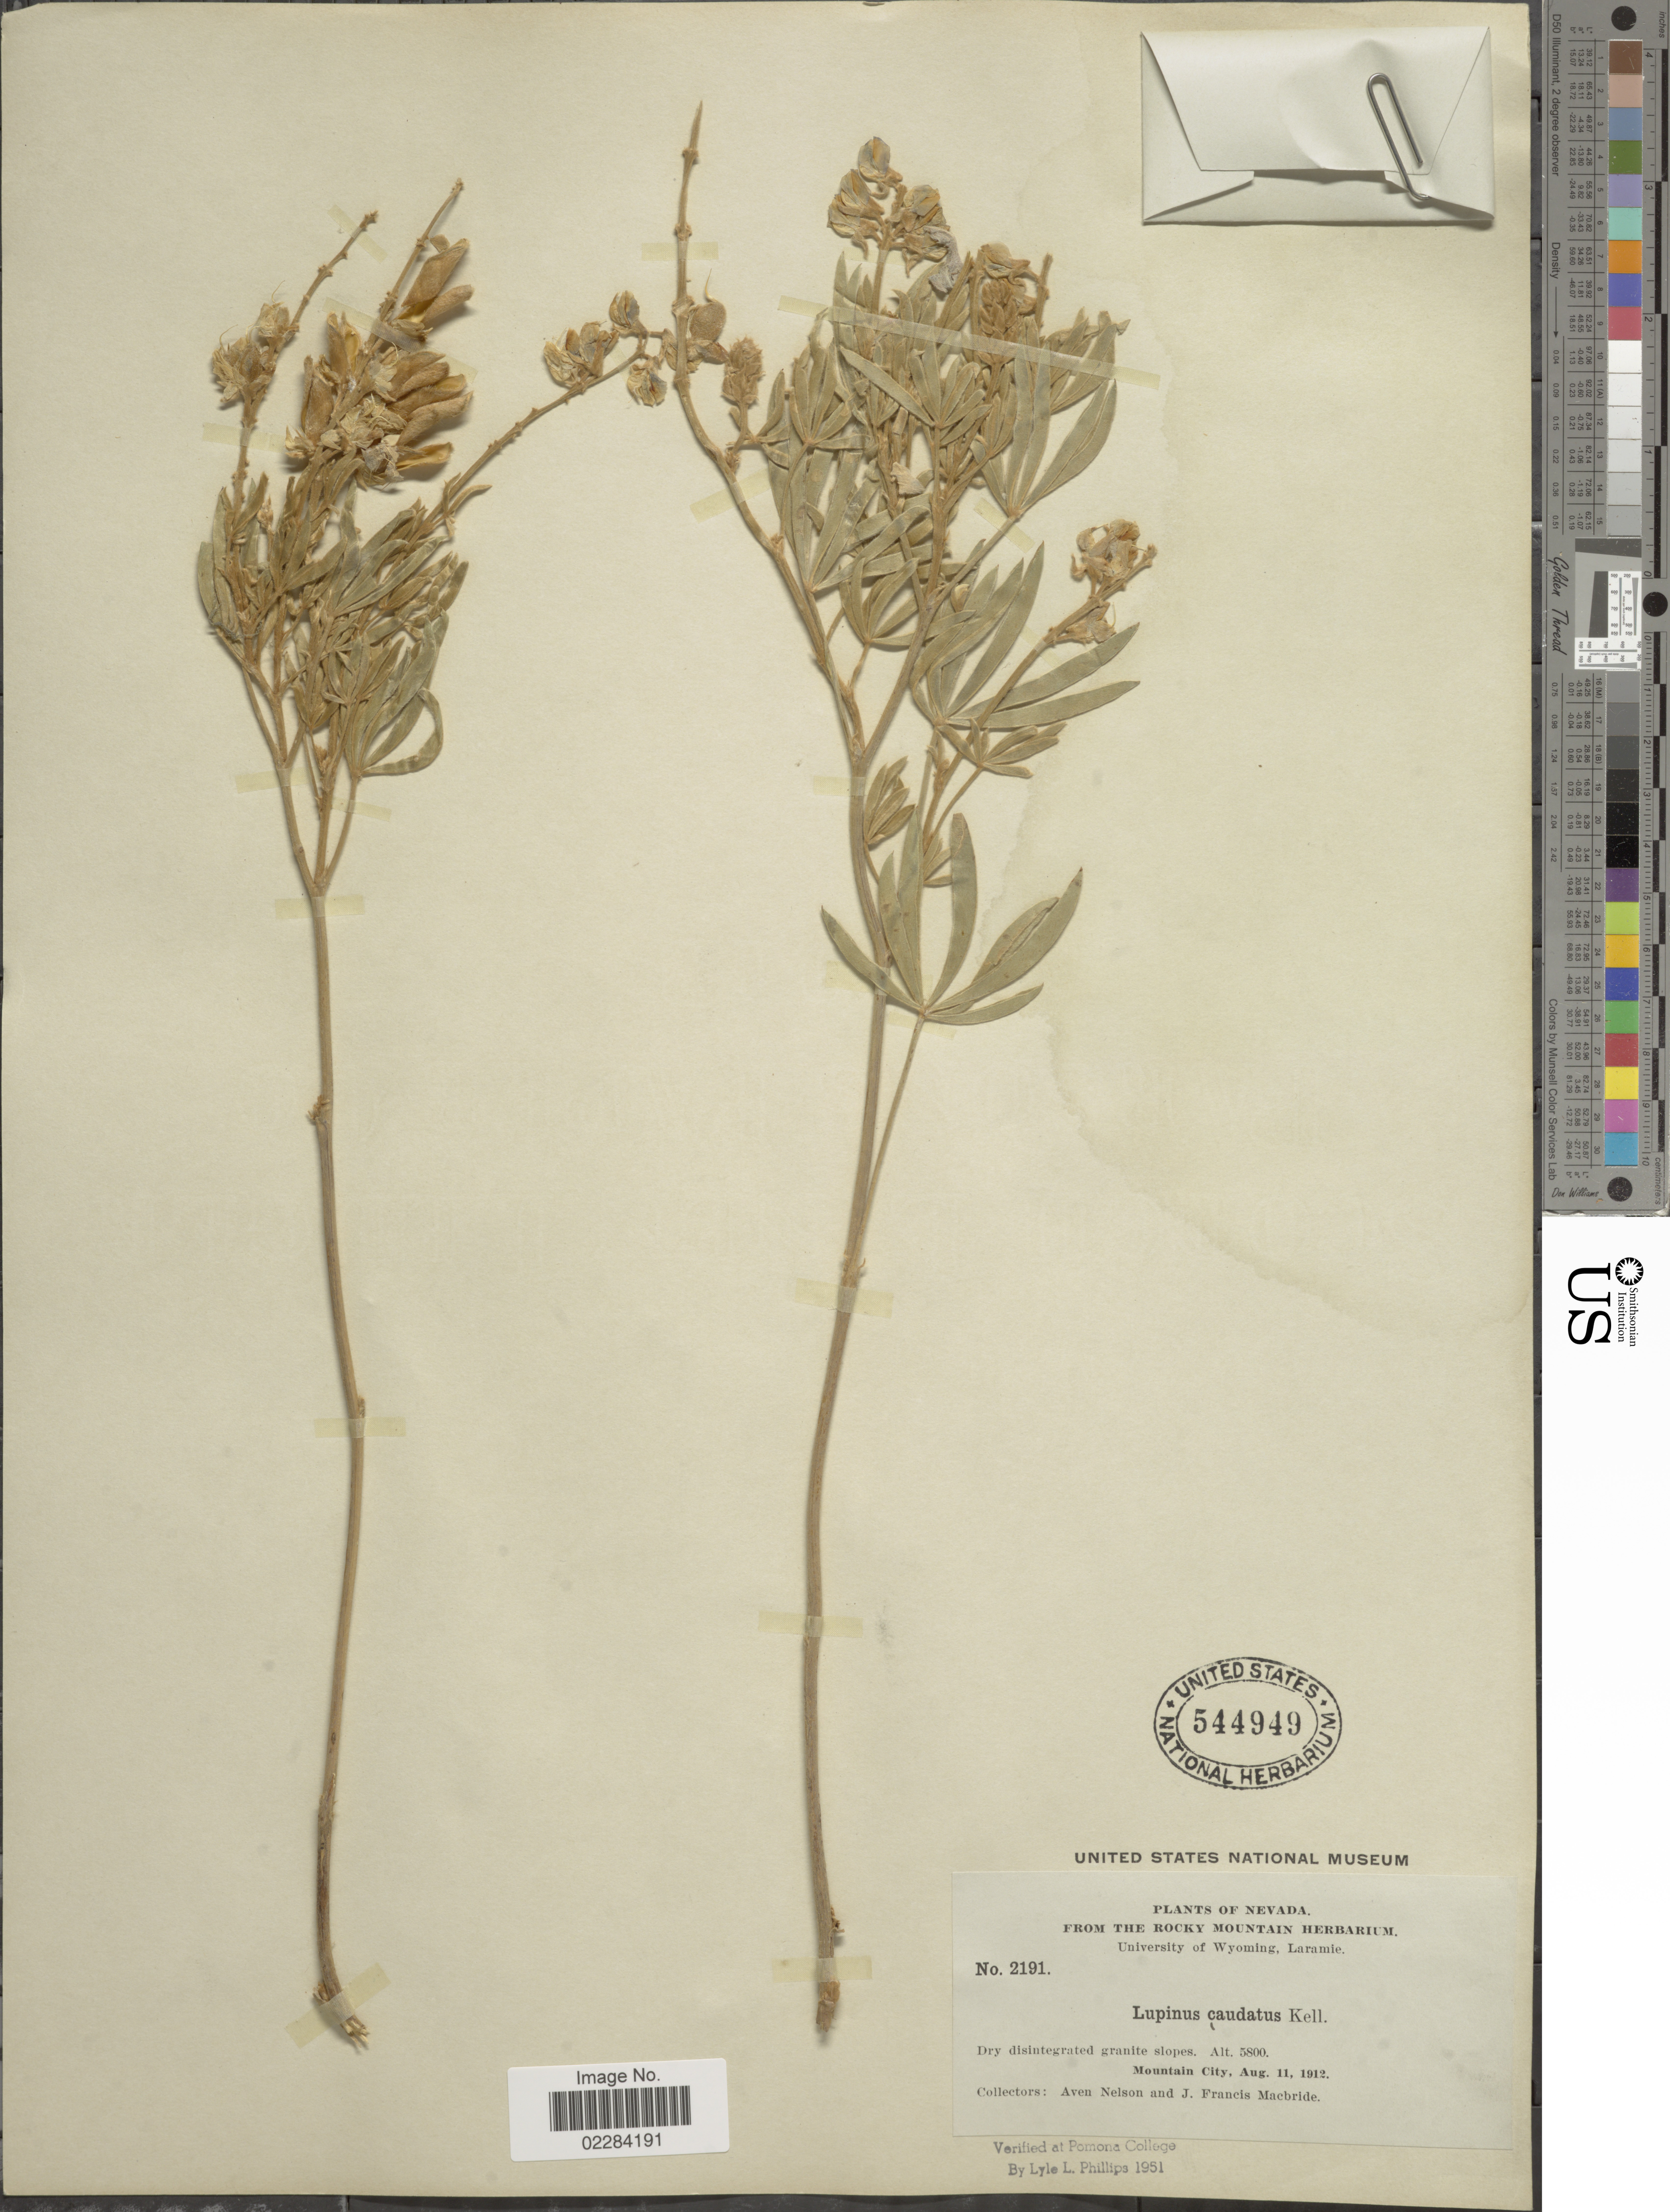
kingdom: Plantae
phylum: Tracheophyta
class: Magnoliopsida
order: Fabales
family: Fabaceae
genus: Lupinus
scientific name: Lupinus caudatus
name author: Kellogg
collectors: A. Nelson & J. F. Macbride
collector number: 2191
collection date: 1912-08-11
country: United States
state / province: Nevada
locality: Mountain City.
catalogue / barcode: US 544949